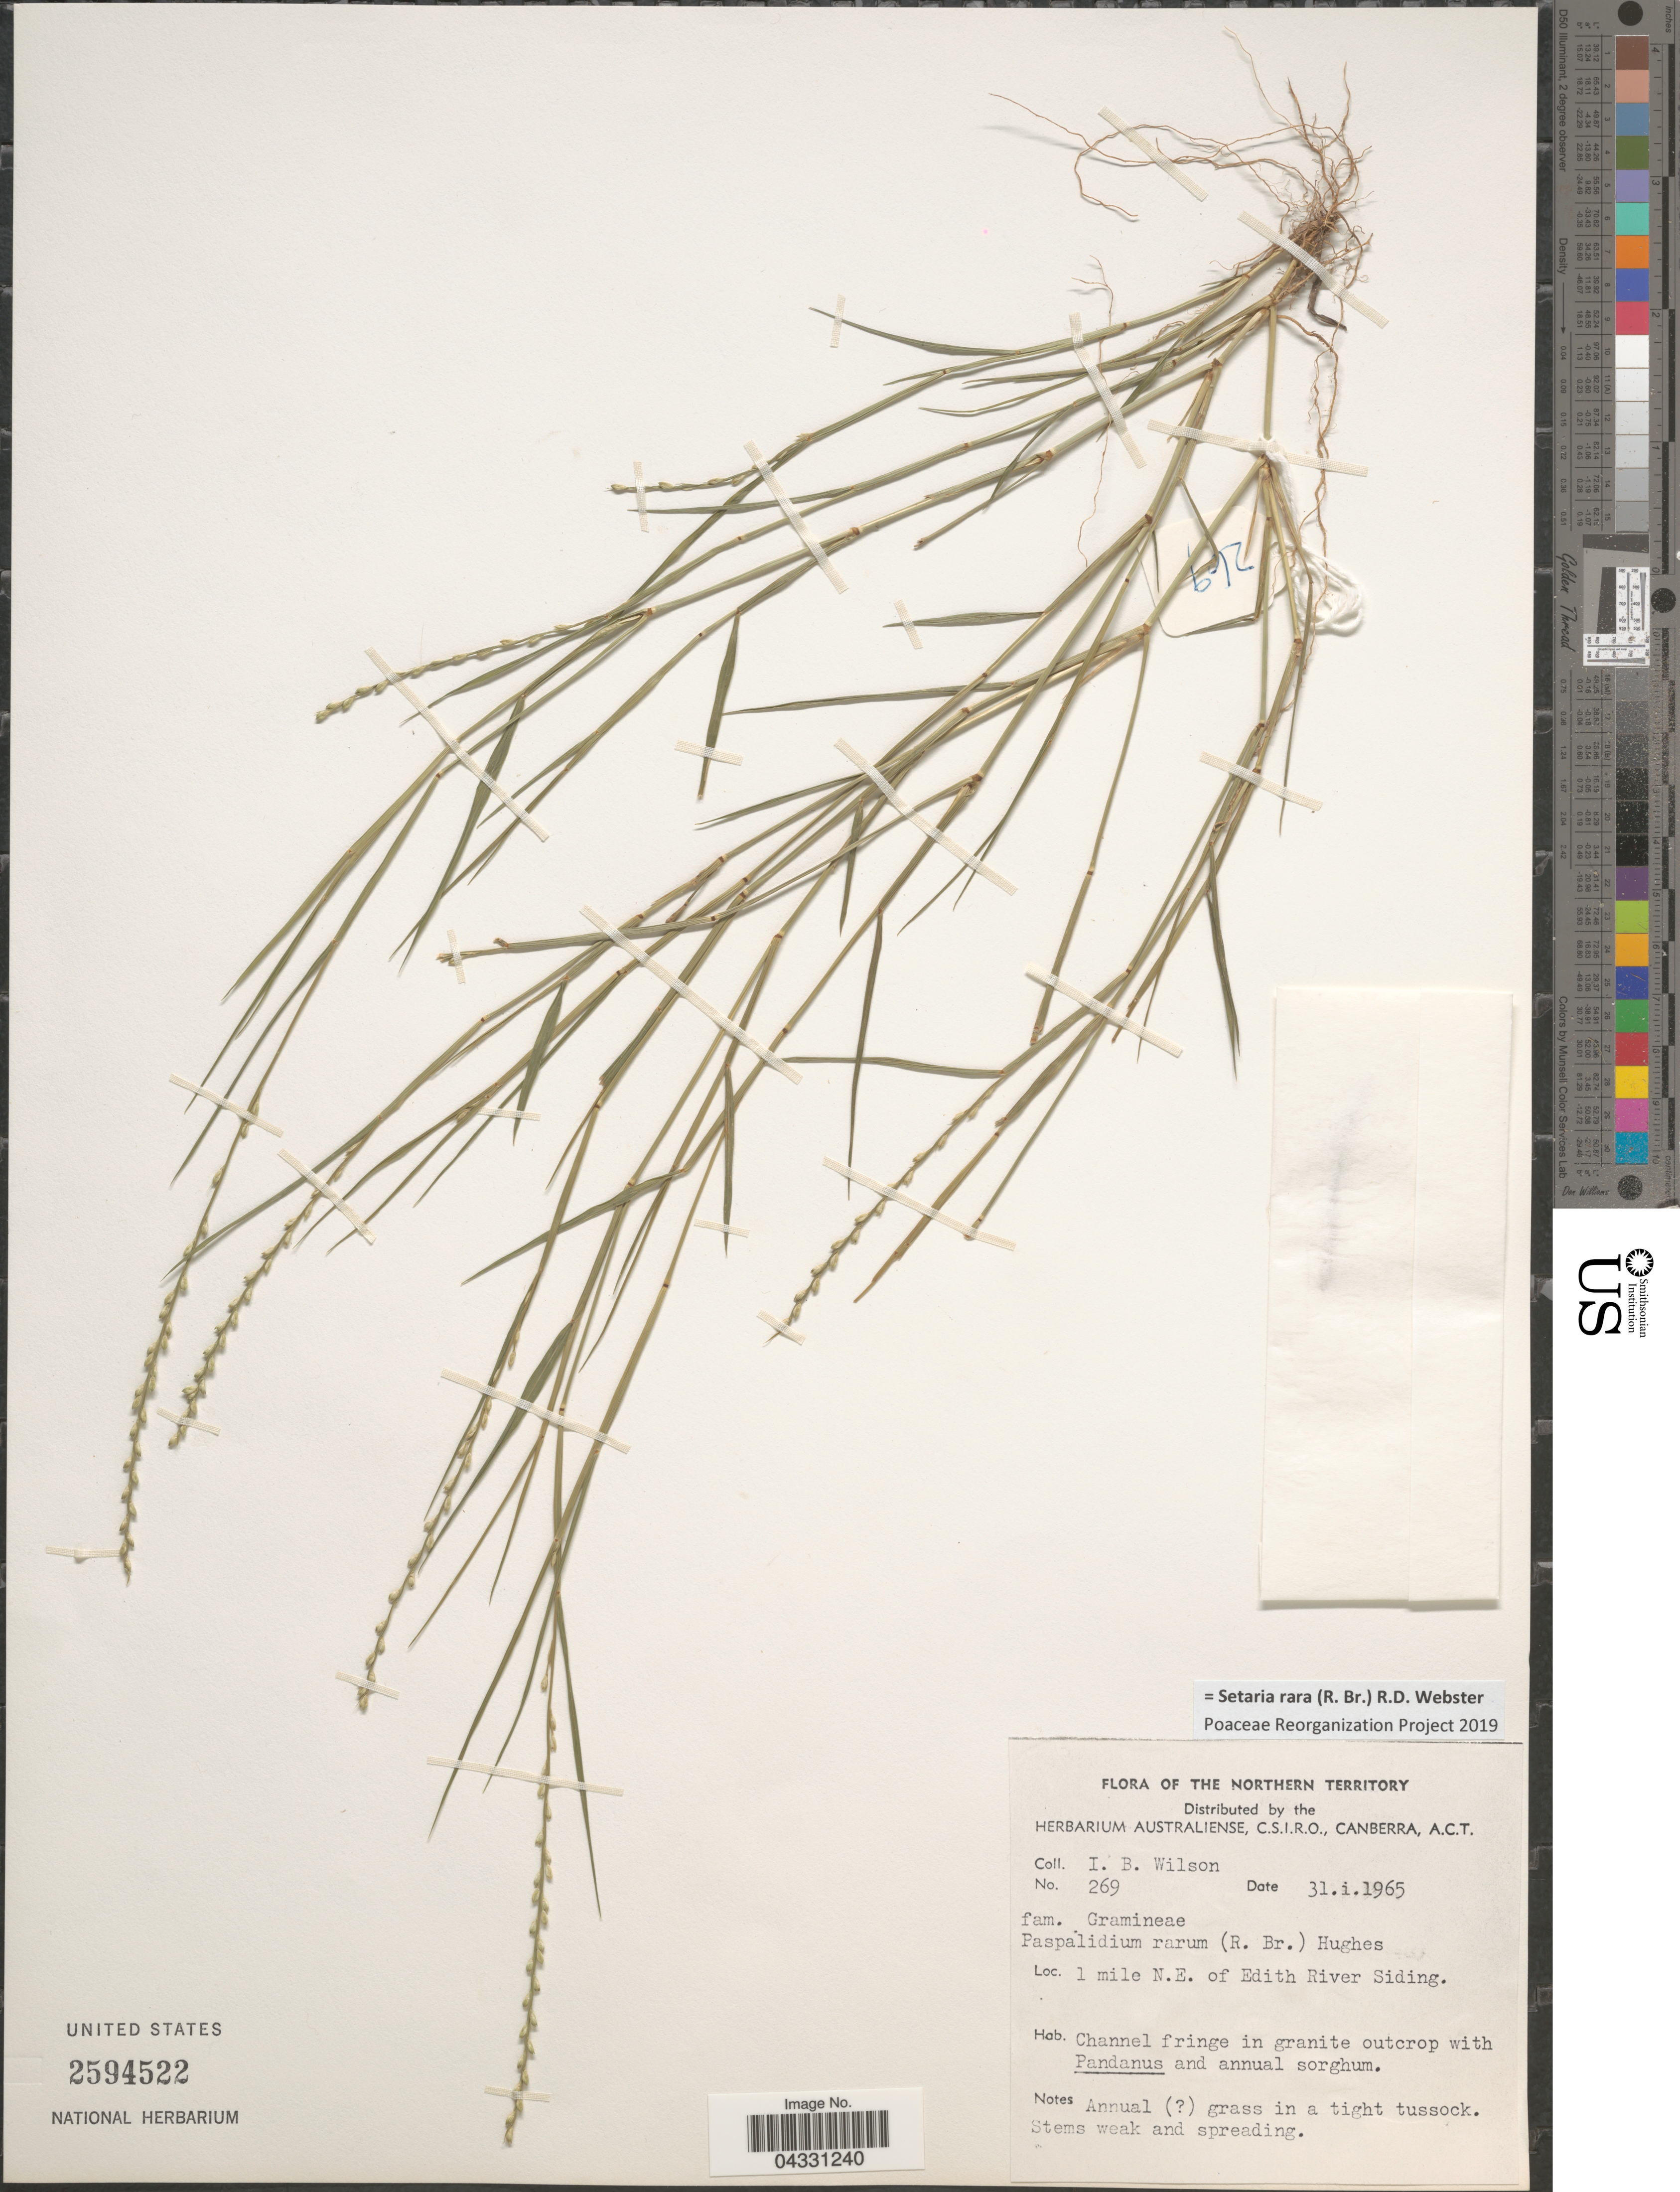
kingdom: Plantae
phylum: Tracheophyta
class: Liliopsida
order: Poales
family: Poaceae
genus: Setaria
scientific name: Setaria rara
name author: (R. Br.) R.D. Webster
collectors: I. B. Wilson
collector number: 269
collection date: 1965-01-31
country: Australia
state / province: Northern Territory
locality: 1 mile N.E. of Edith River Siding.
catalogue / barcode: US 2594522